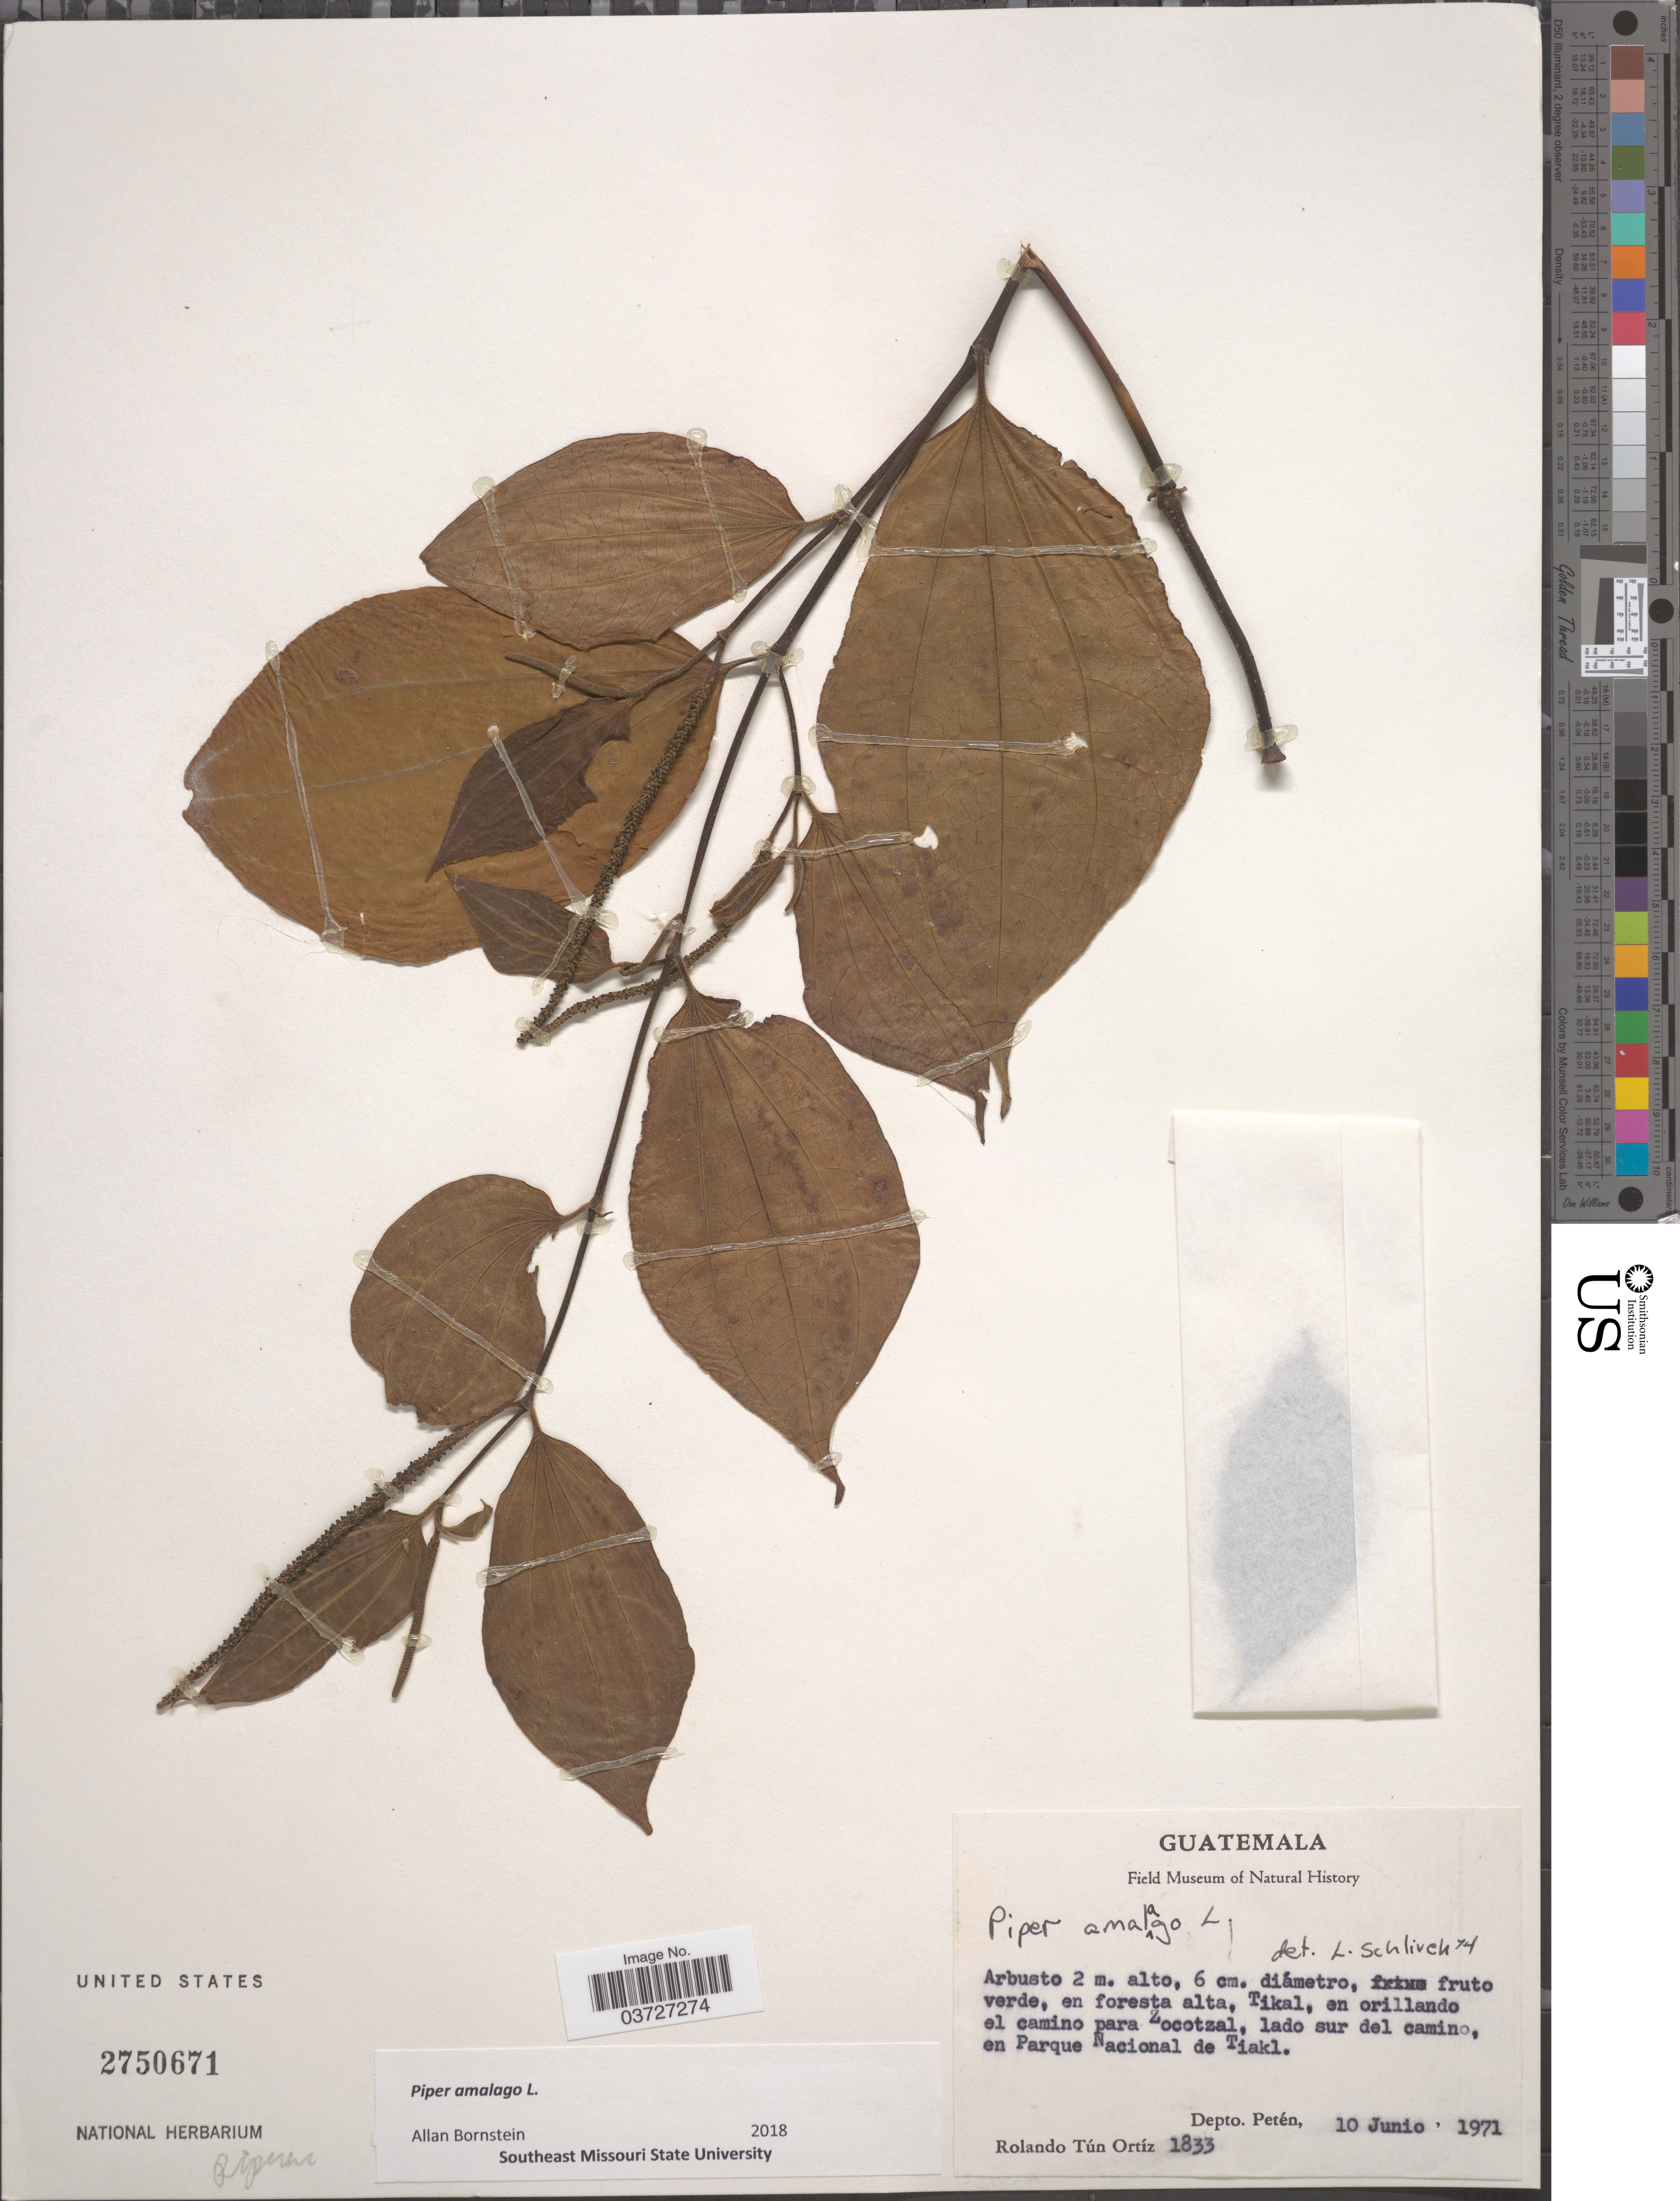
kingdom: Plantae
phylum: Tracheophyta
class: Magnoliopsida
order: Piperales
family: Piperaceae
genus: Piper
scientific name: Piper amalago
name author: L.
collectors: R. T. Ortíz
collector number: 1833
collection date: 1971-06-10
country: Guatemala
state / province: El Peten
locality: En foresta alta, Tikal, en orillando el camino para Zocotal, lado sur del camino, en Parque Nacional de Tiakl. Depto. Petén.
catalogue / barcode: US 2750671